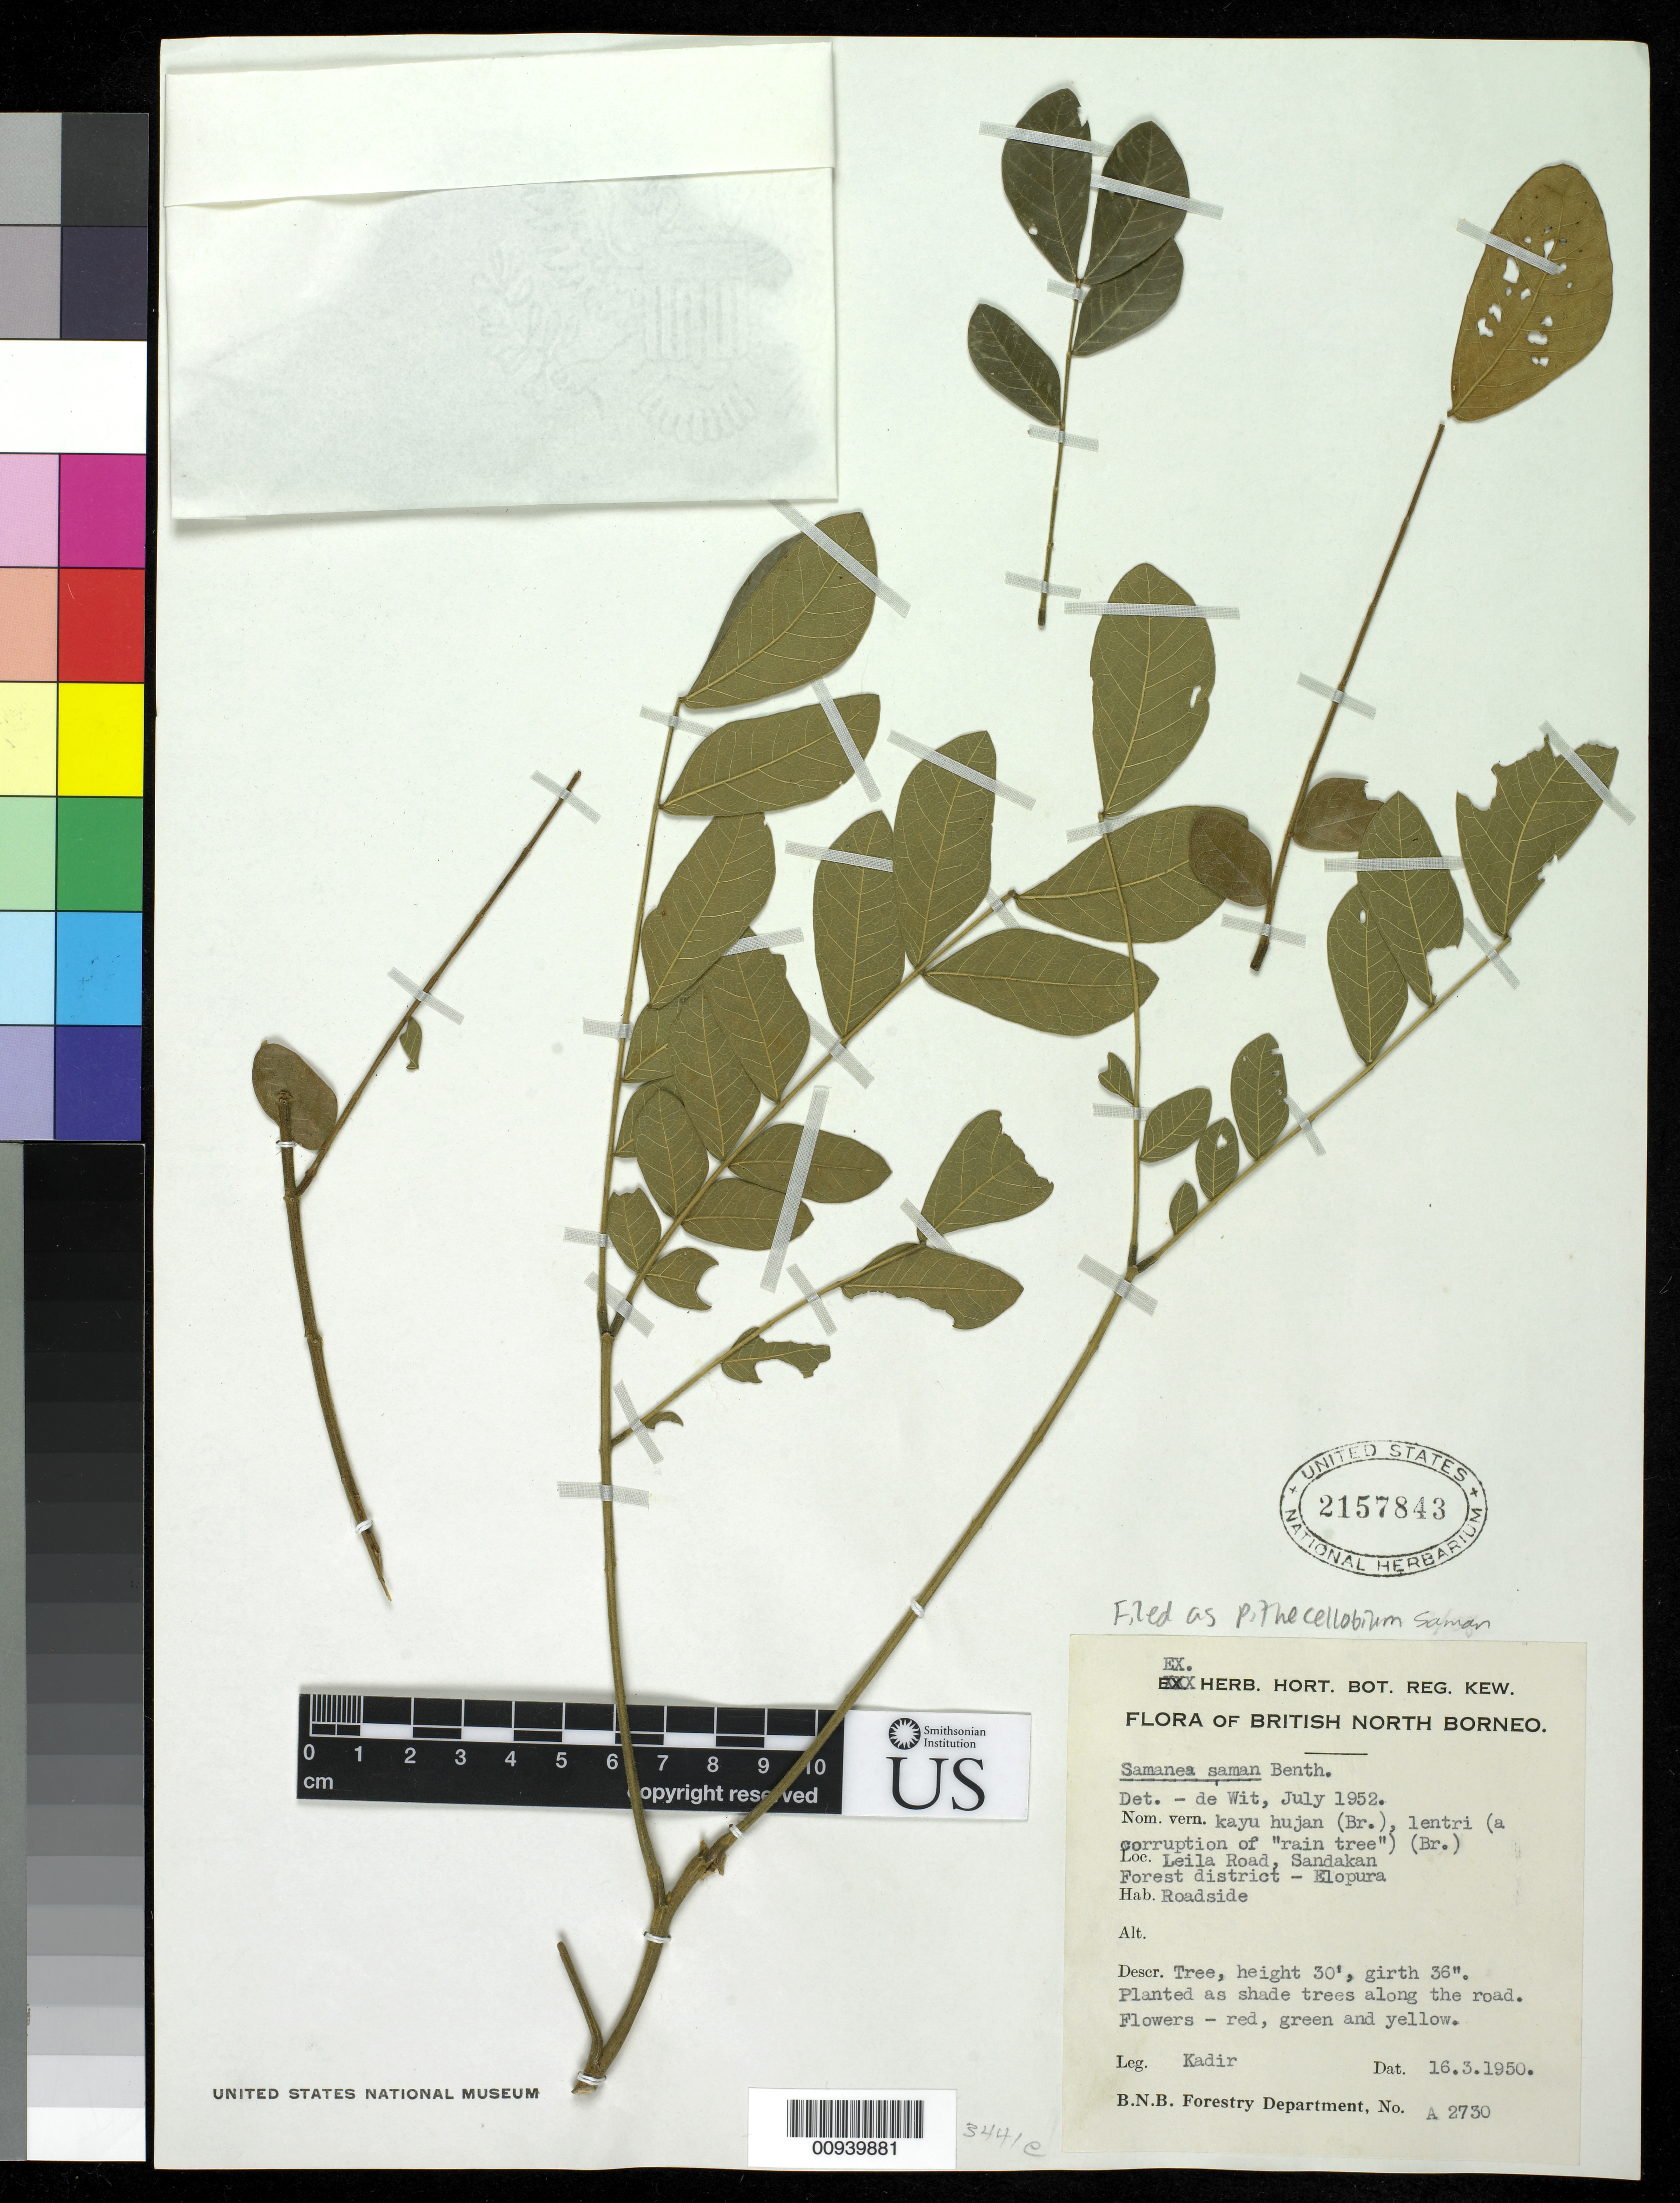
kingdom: Plantae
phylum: Tracheophyta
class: Magnoliopsida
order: Fabales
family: Fabaceae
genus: Samanea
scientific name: Samanea saman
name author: (Jacq.) Merr.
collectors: Kadir Bin Abdul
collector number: A 2730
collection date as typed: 16 Mar 1950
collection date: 1950-03-16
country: Indonesia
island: Borneo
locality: Leila Road, Sandakan Forest District - Elopura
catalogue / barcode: US 2157843